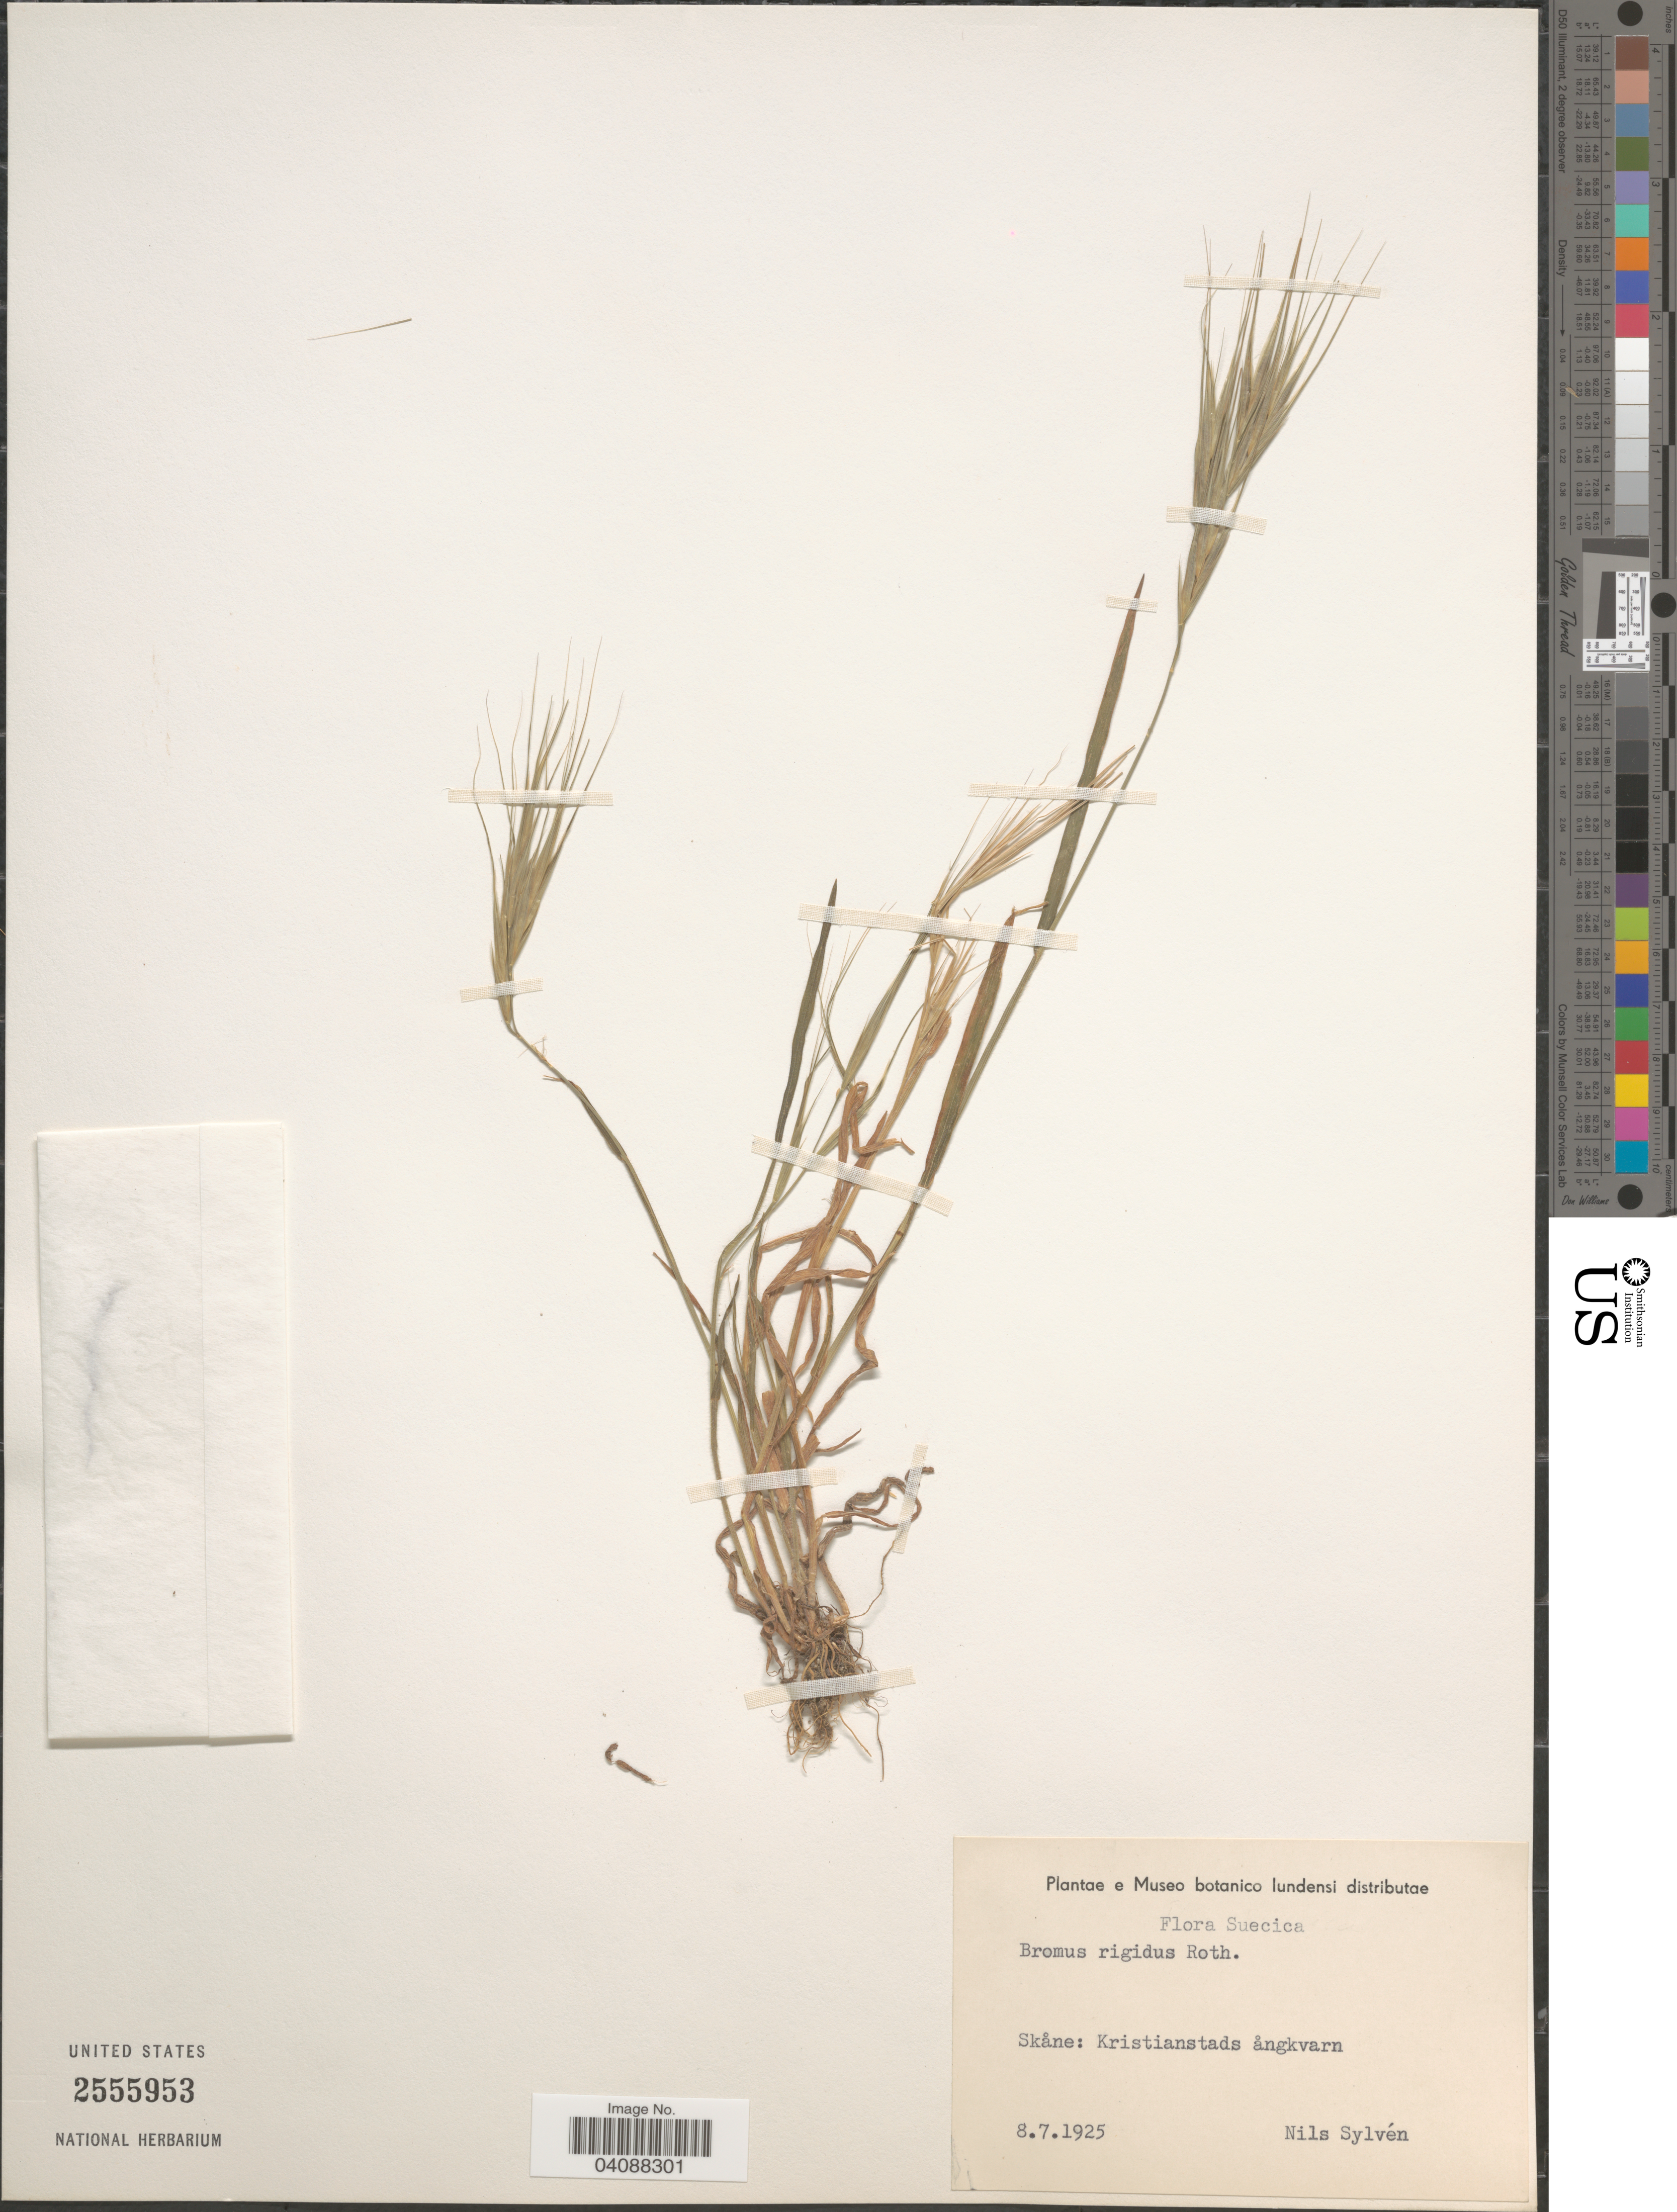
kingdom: Plantae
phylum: Tracheophyta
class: Liliopsida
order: Poales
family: Poaceae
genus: Bromus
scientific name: Bromus rigidus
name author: Roth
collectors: N. O. Sylvén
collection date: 1925-07-08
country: Sweden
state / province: Skåne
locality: Suecica. Kristianstads ångkvarn.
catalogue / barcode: US 2555953